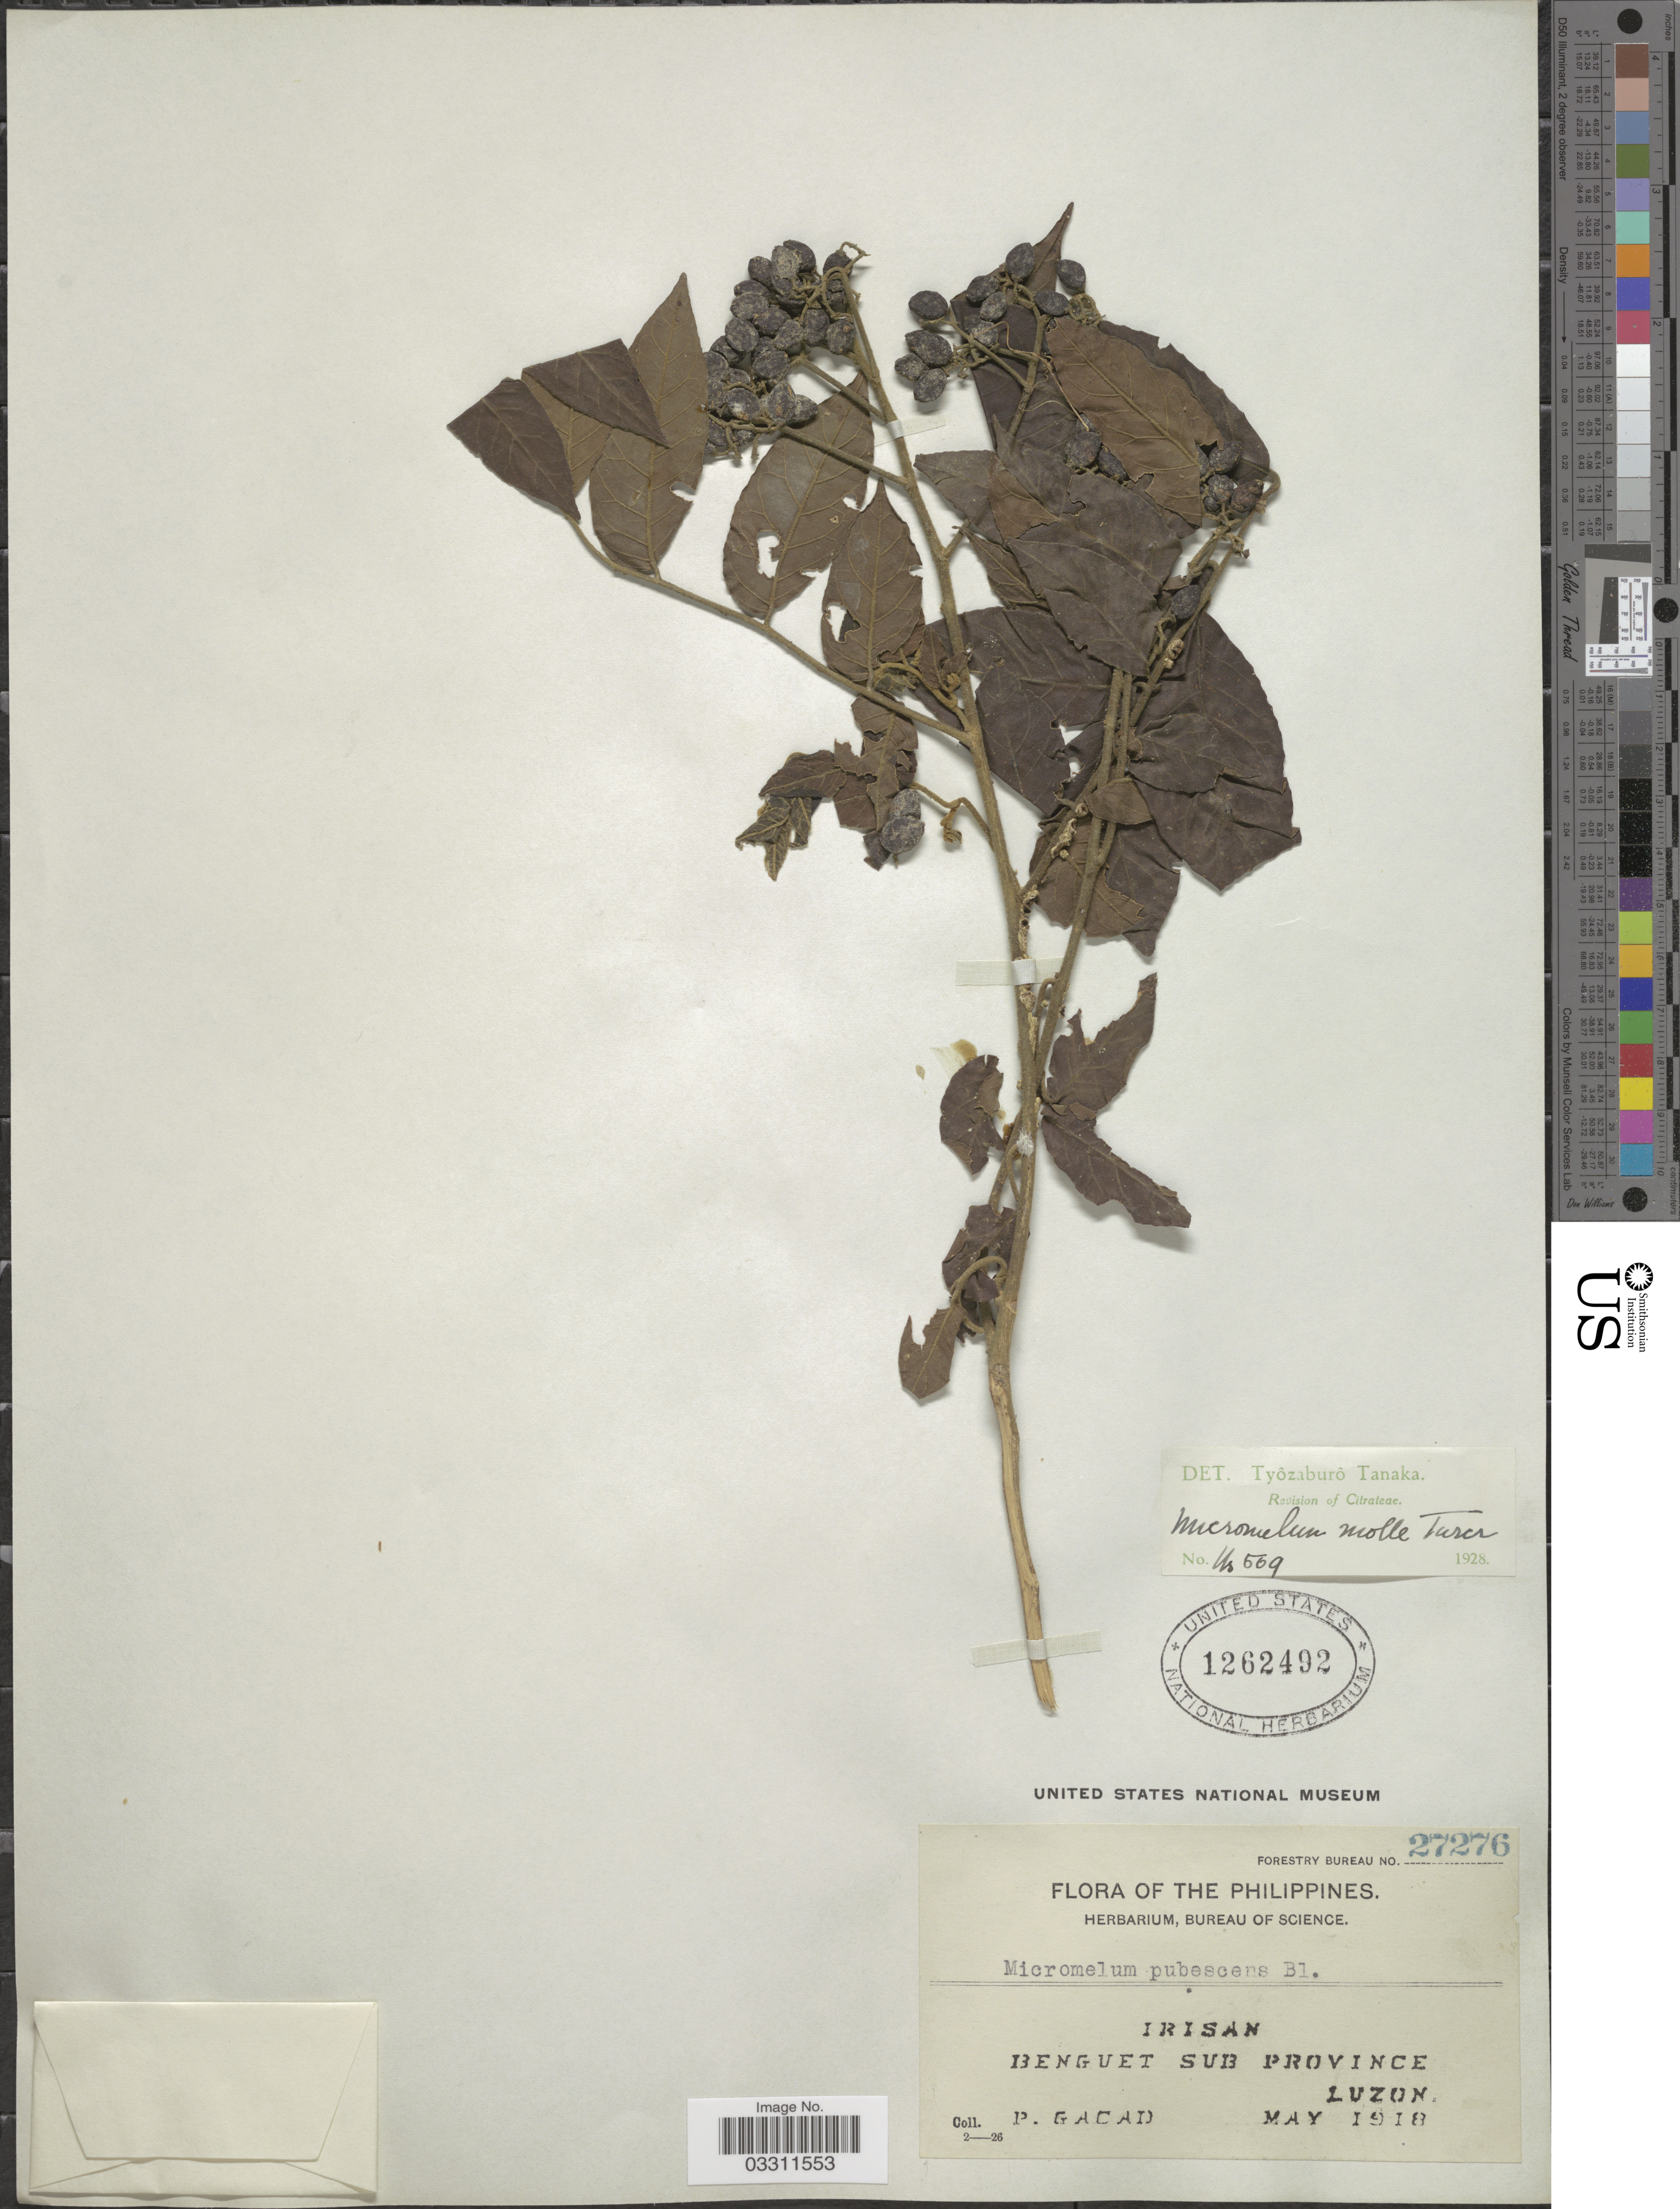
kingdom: Plantae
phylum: Tracheophyta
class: Magnoliopsida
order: Sapindales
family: Rutaceae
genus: Micromelum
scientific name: Micromelum molle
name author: Turcz.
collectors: P. Gacad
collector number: Forestry Bureau 27276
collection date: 1918-05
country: Philippines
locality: Irisan. Benguet Sub Province Luzon.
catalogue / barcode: US 1262492